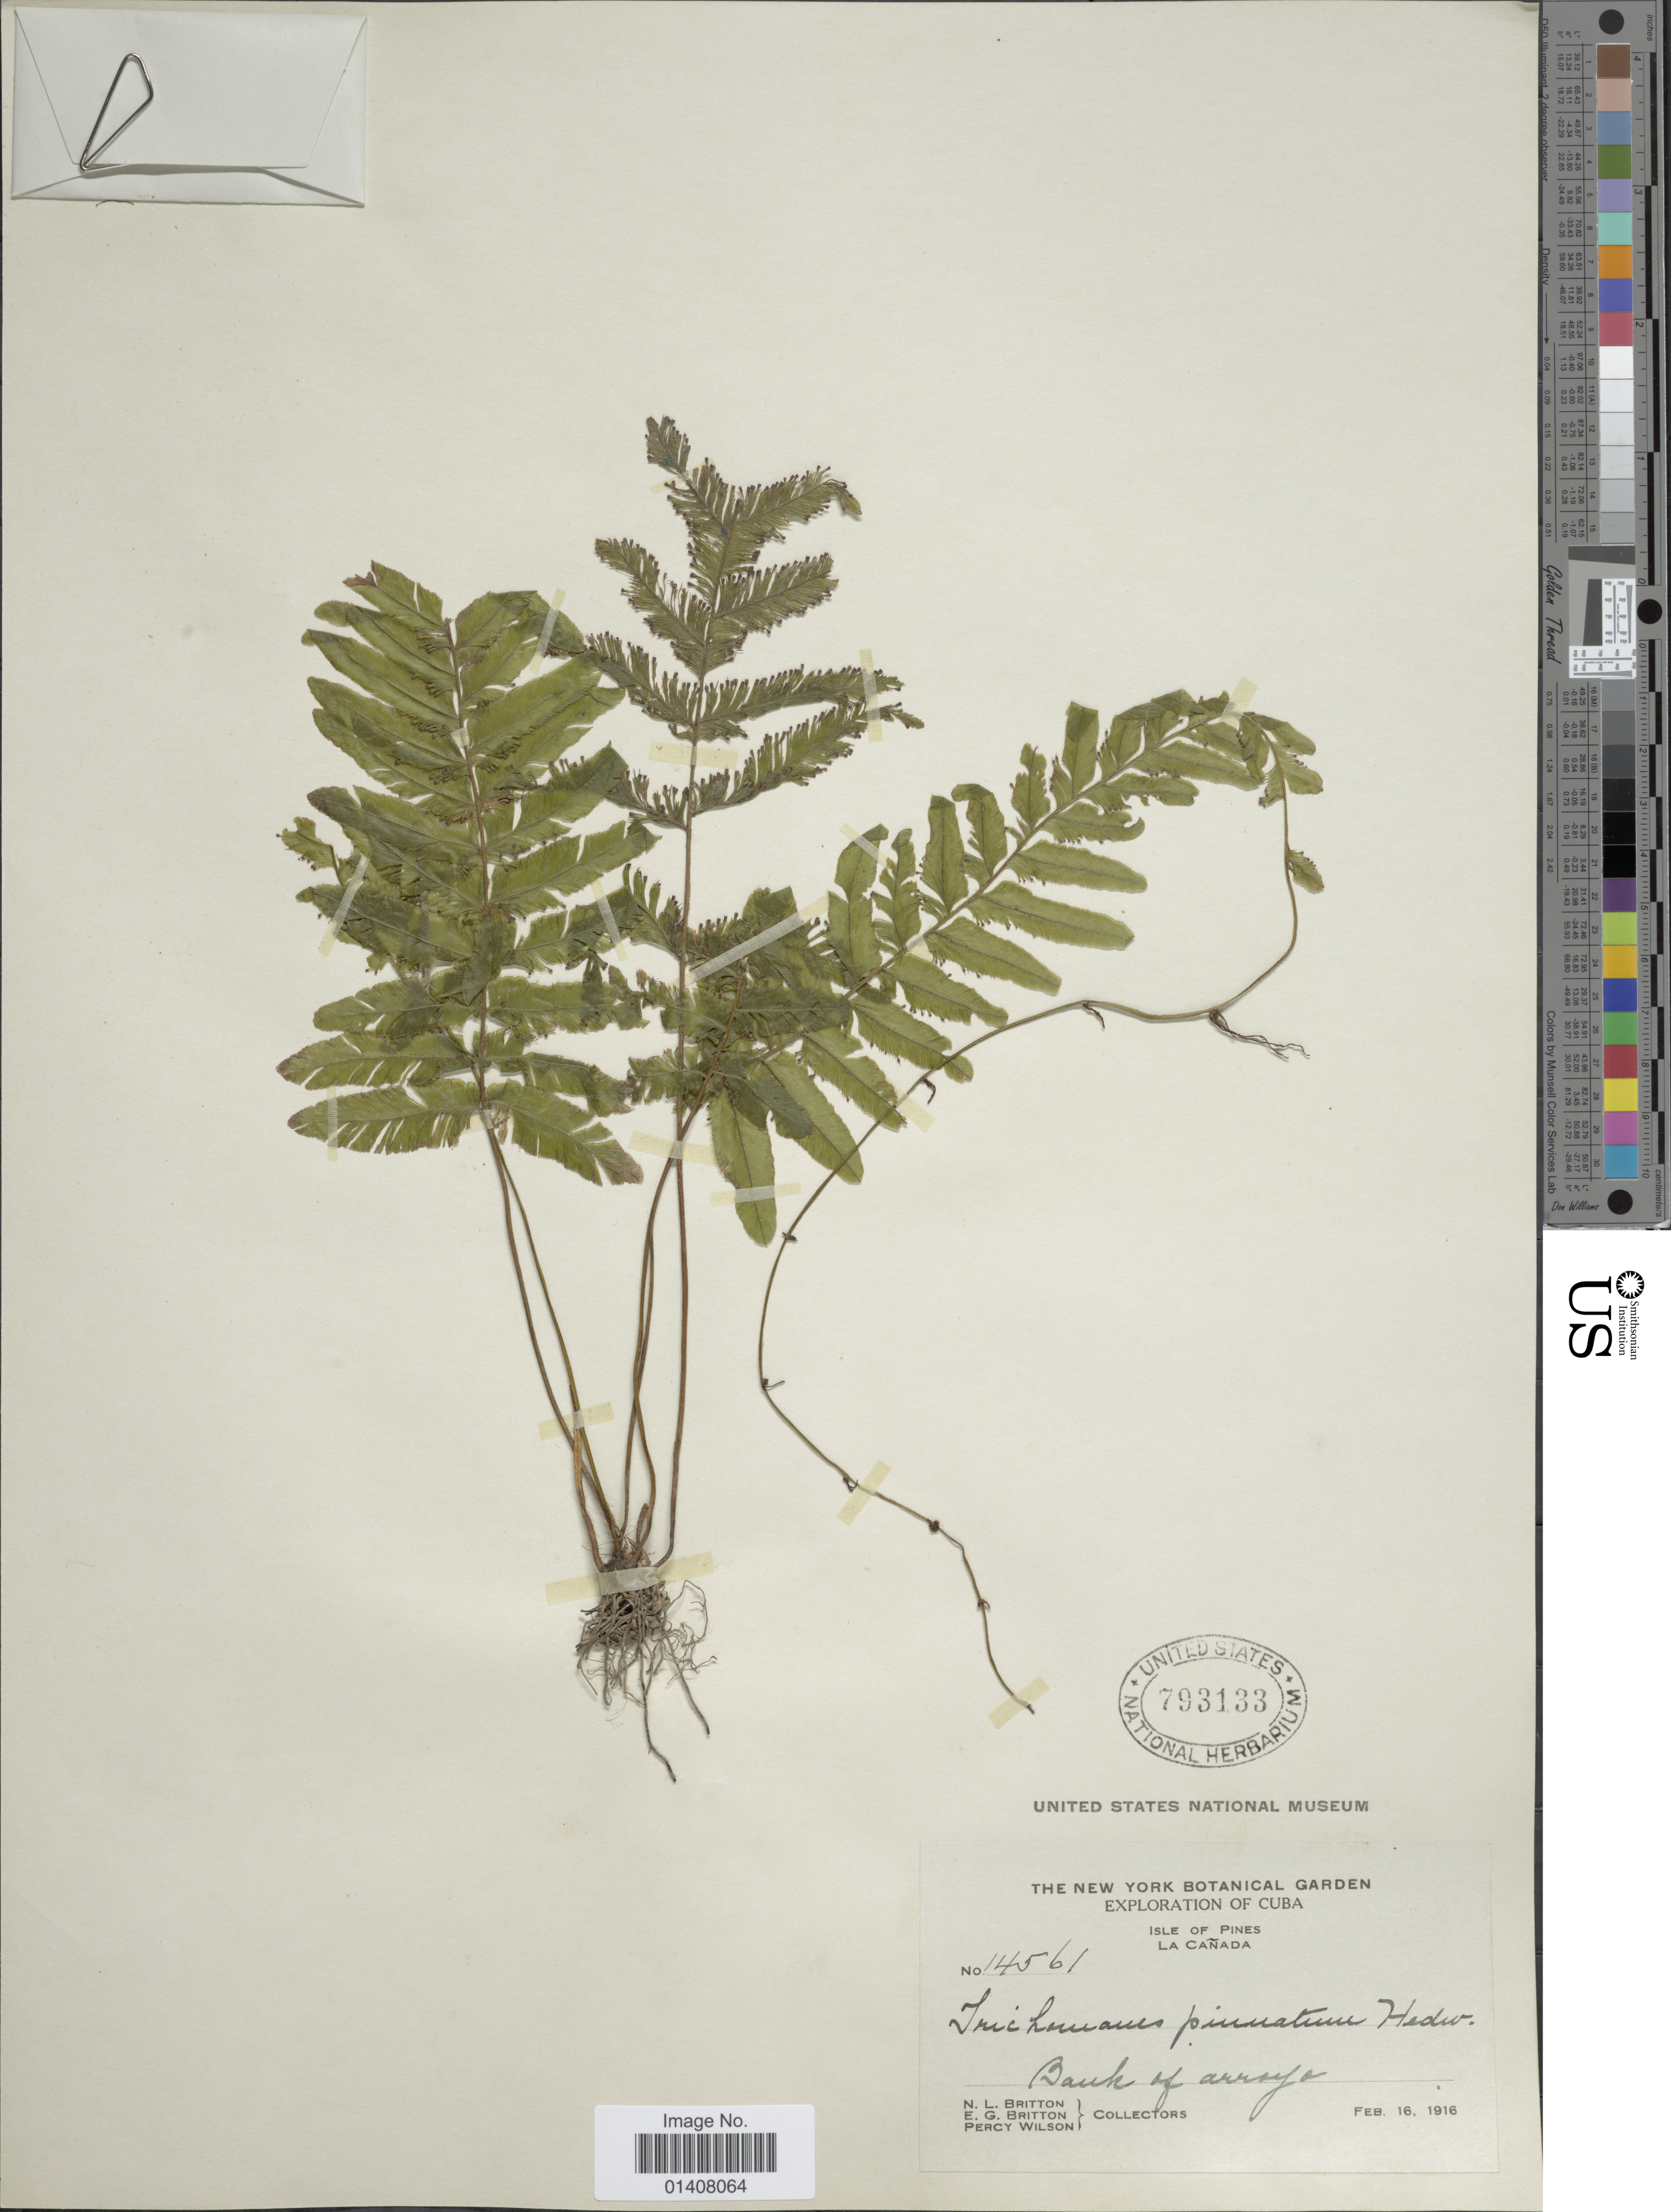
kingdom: Plantae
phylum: Tracheophyta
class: Polypodiopsida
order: Hymenophyllales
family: Hymenophyllaceae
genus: Trichomanes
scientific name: Trichomanes pinnatum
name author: Hedw.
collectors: N. Britton, E. G. Britton & P. Wilson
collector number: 14561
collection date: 1916-02-16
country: Cuba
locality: Isle of Pines, La Cañada, bank of arraya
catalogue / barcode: US 793133